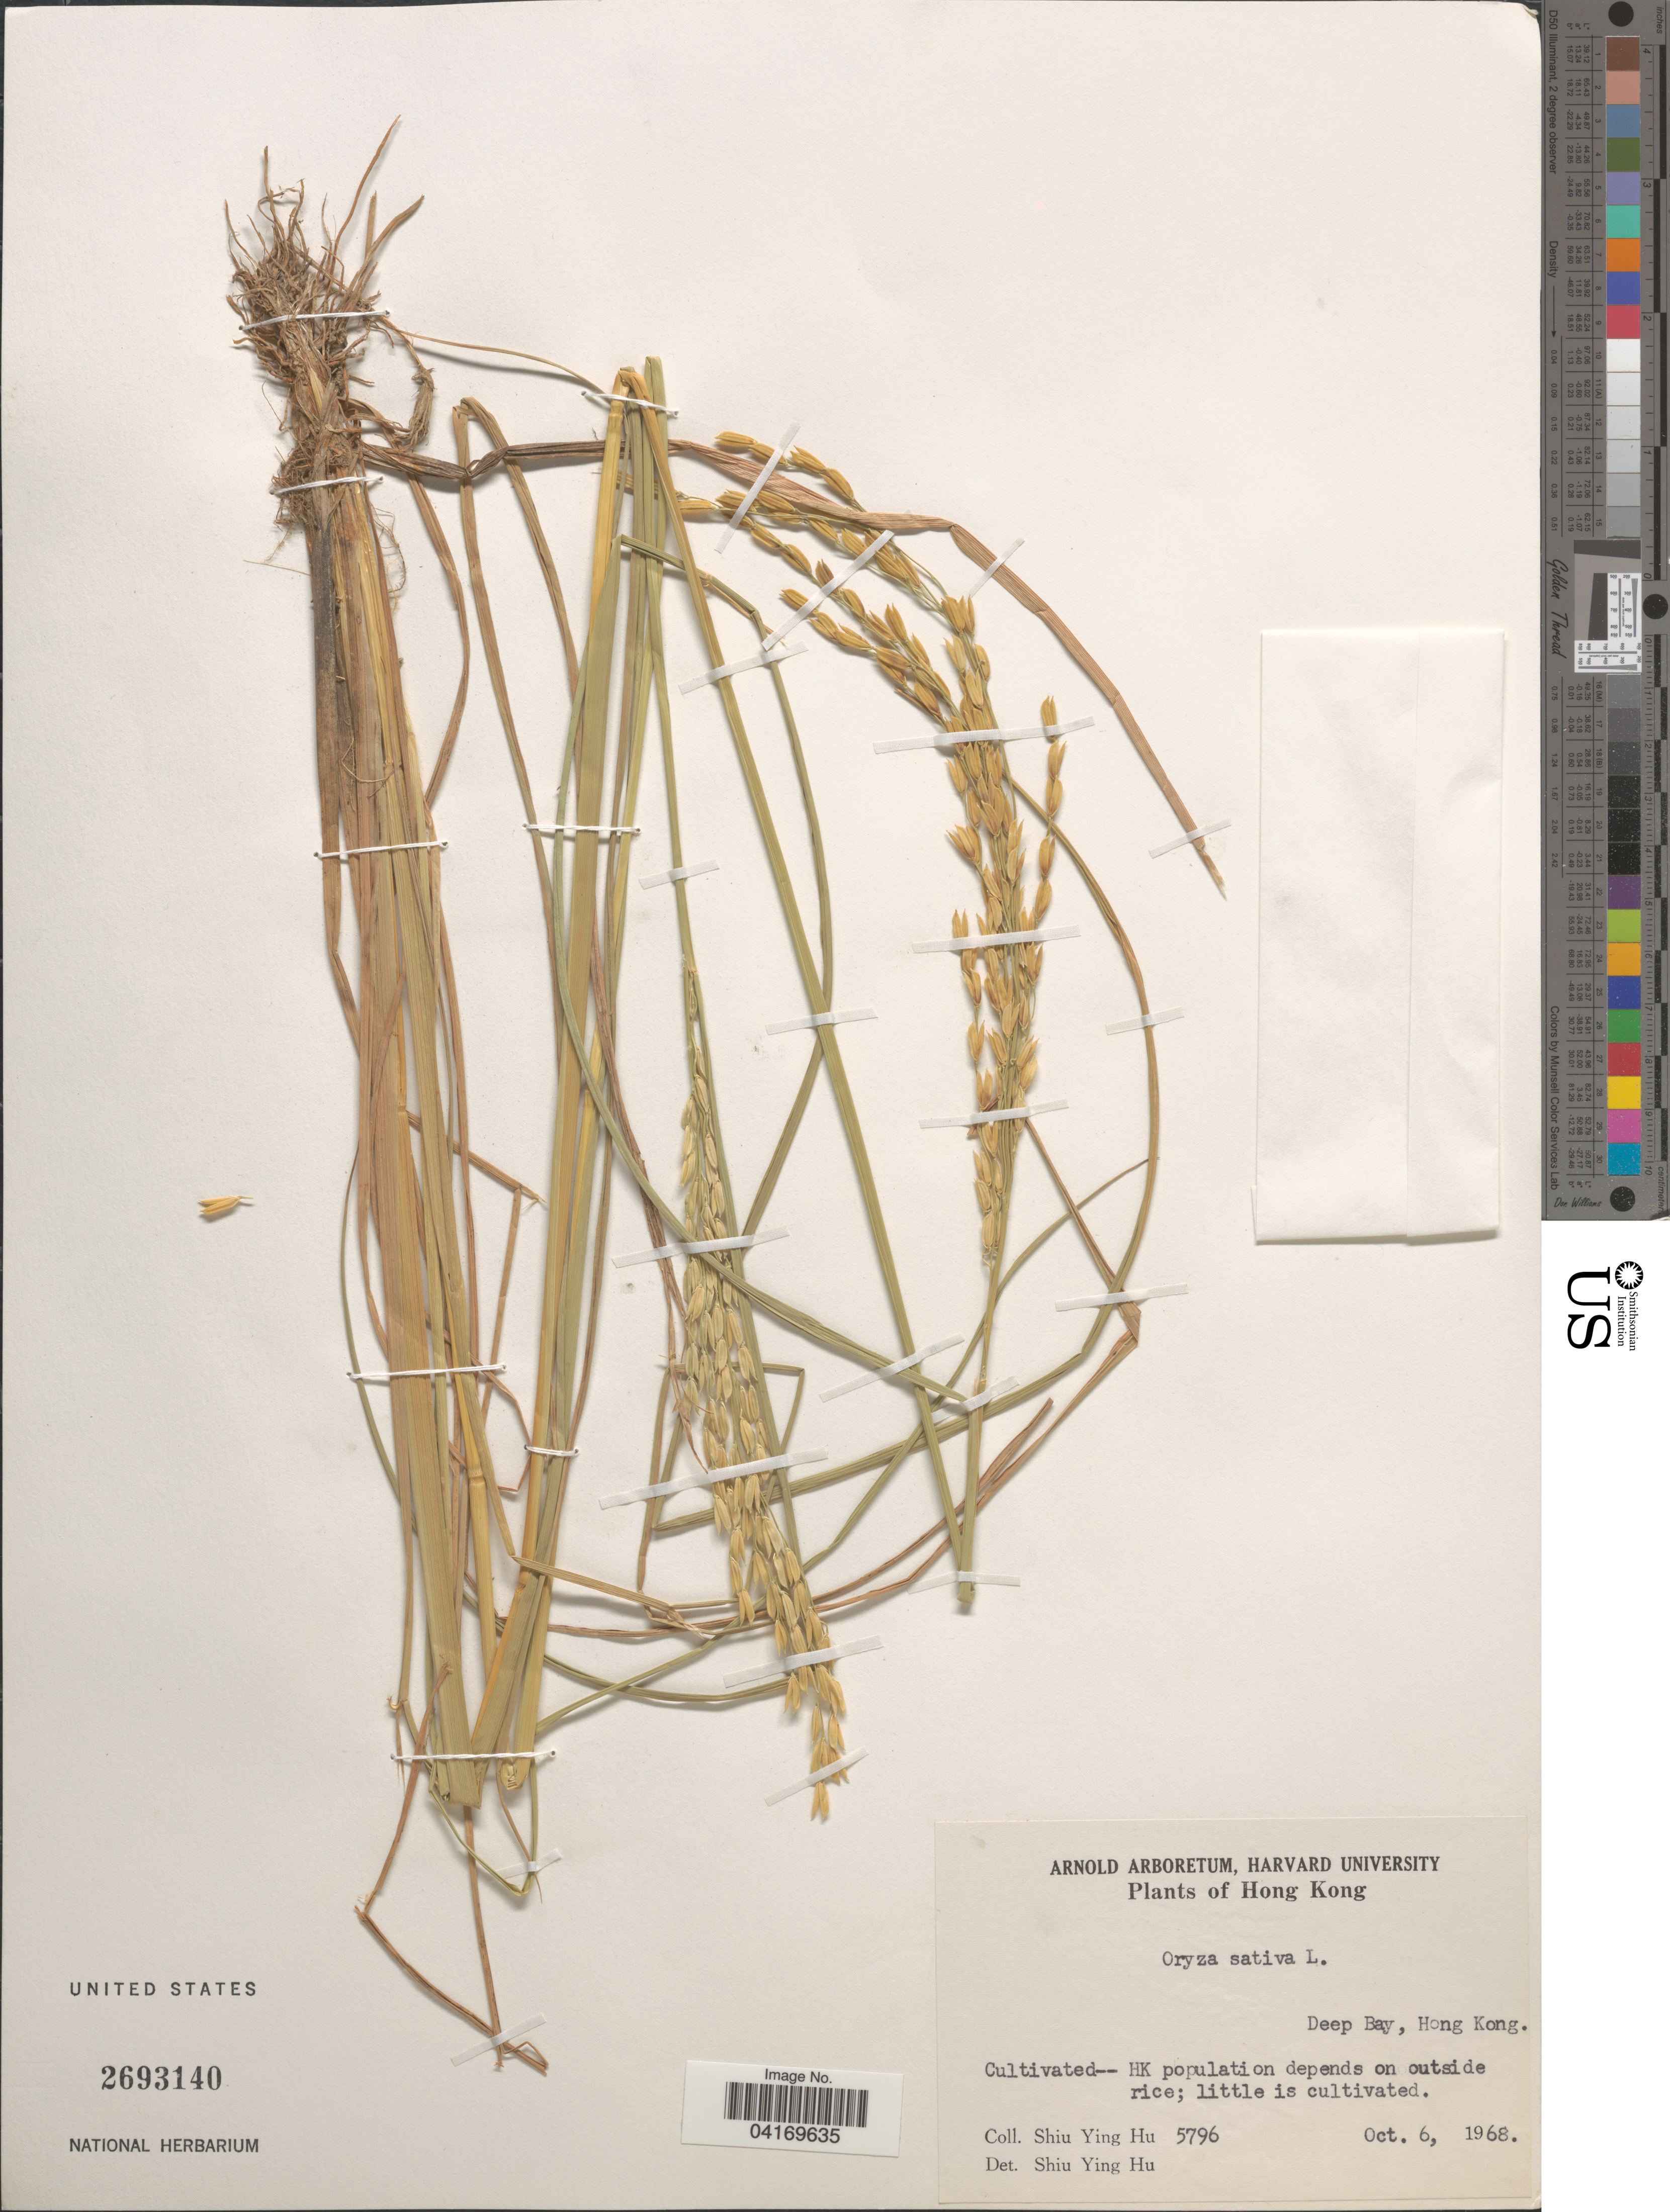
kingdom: Plantae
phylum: Tracheophyta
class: Liliopsida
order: Poales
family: Poaceae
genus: Oryza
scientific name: Oryza sativa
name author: L.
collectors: S. Y. Hu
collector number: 5796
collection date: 1968-10-06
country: China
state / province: Hong Kong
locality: Deep Bay.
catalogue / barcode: US 2693140